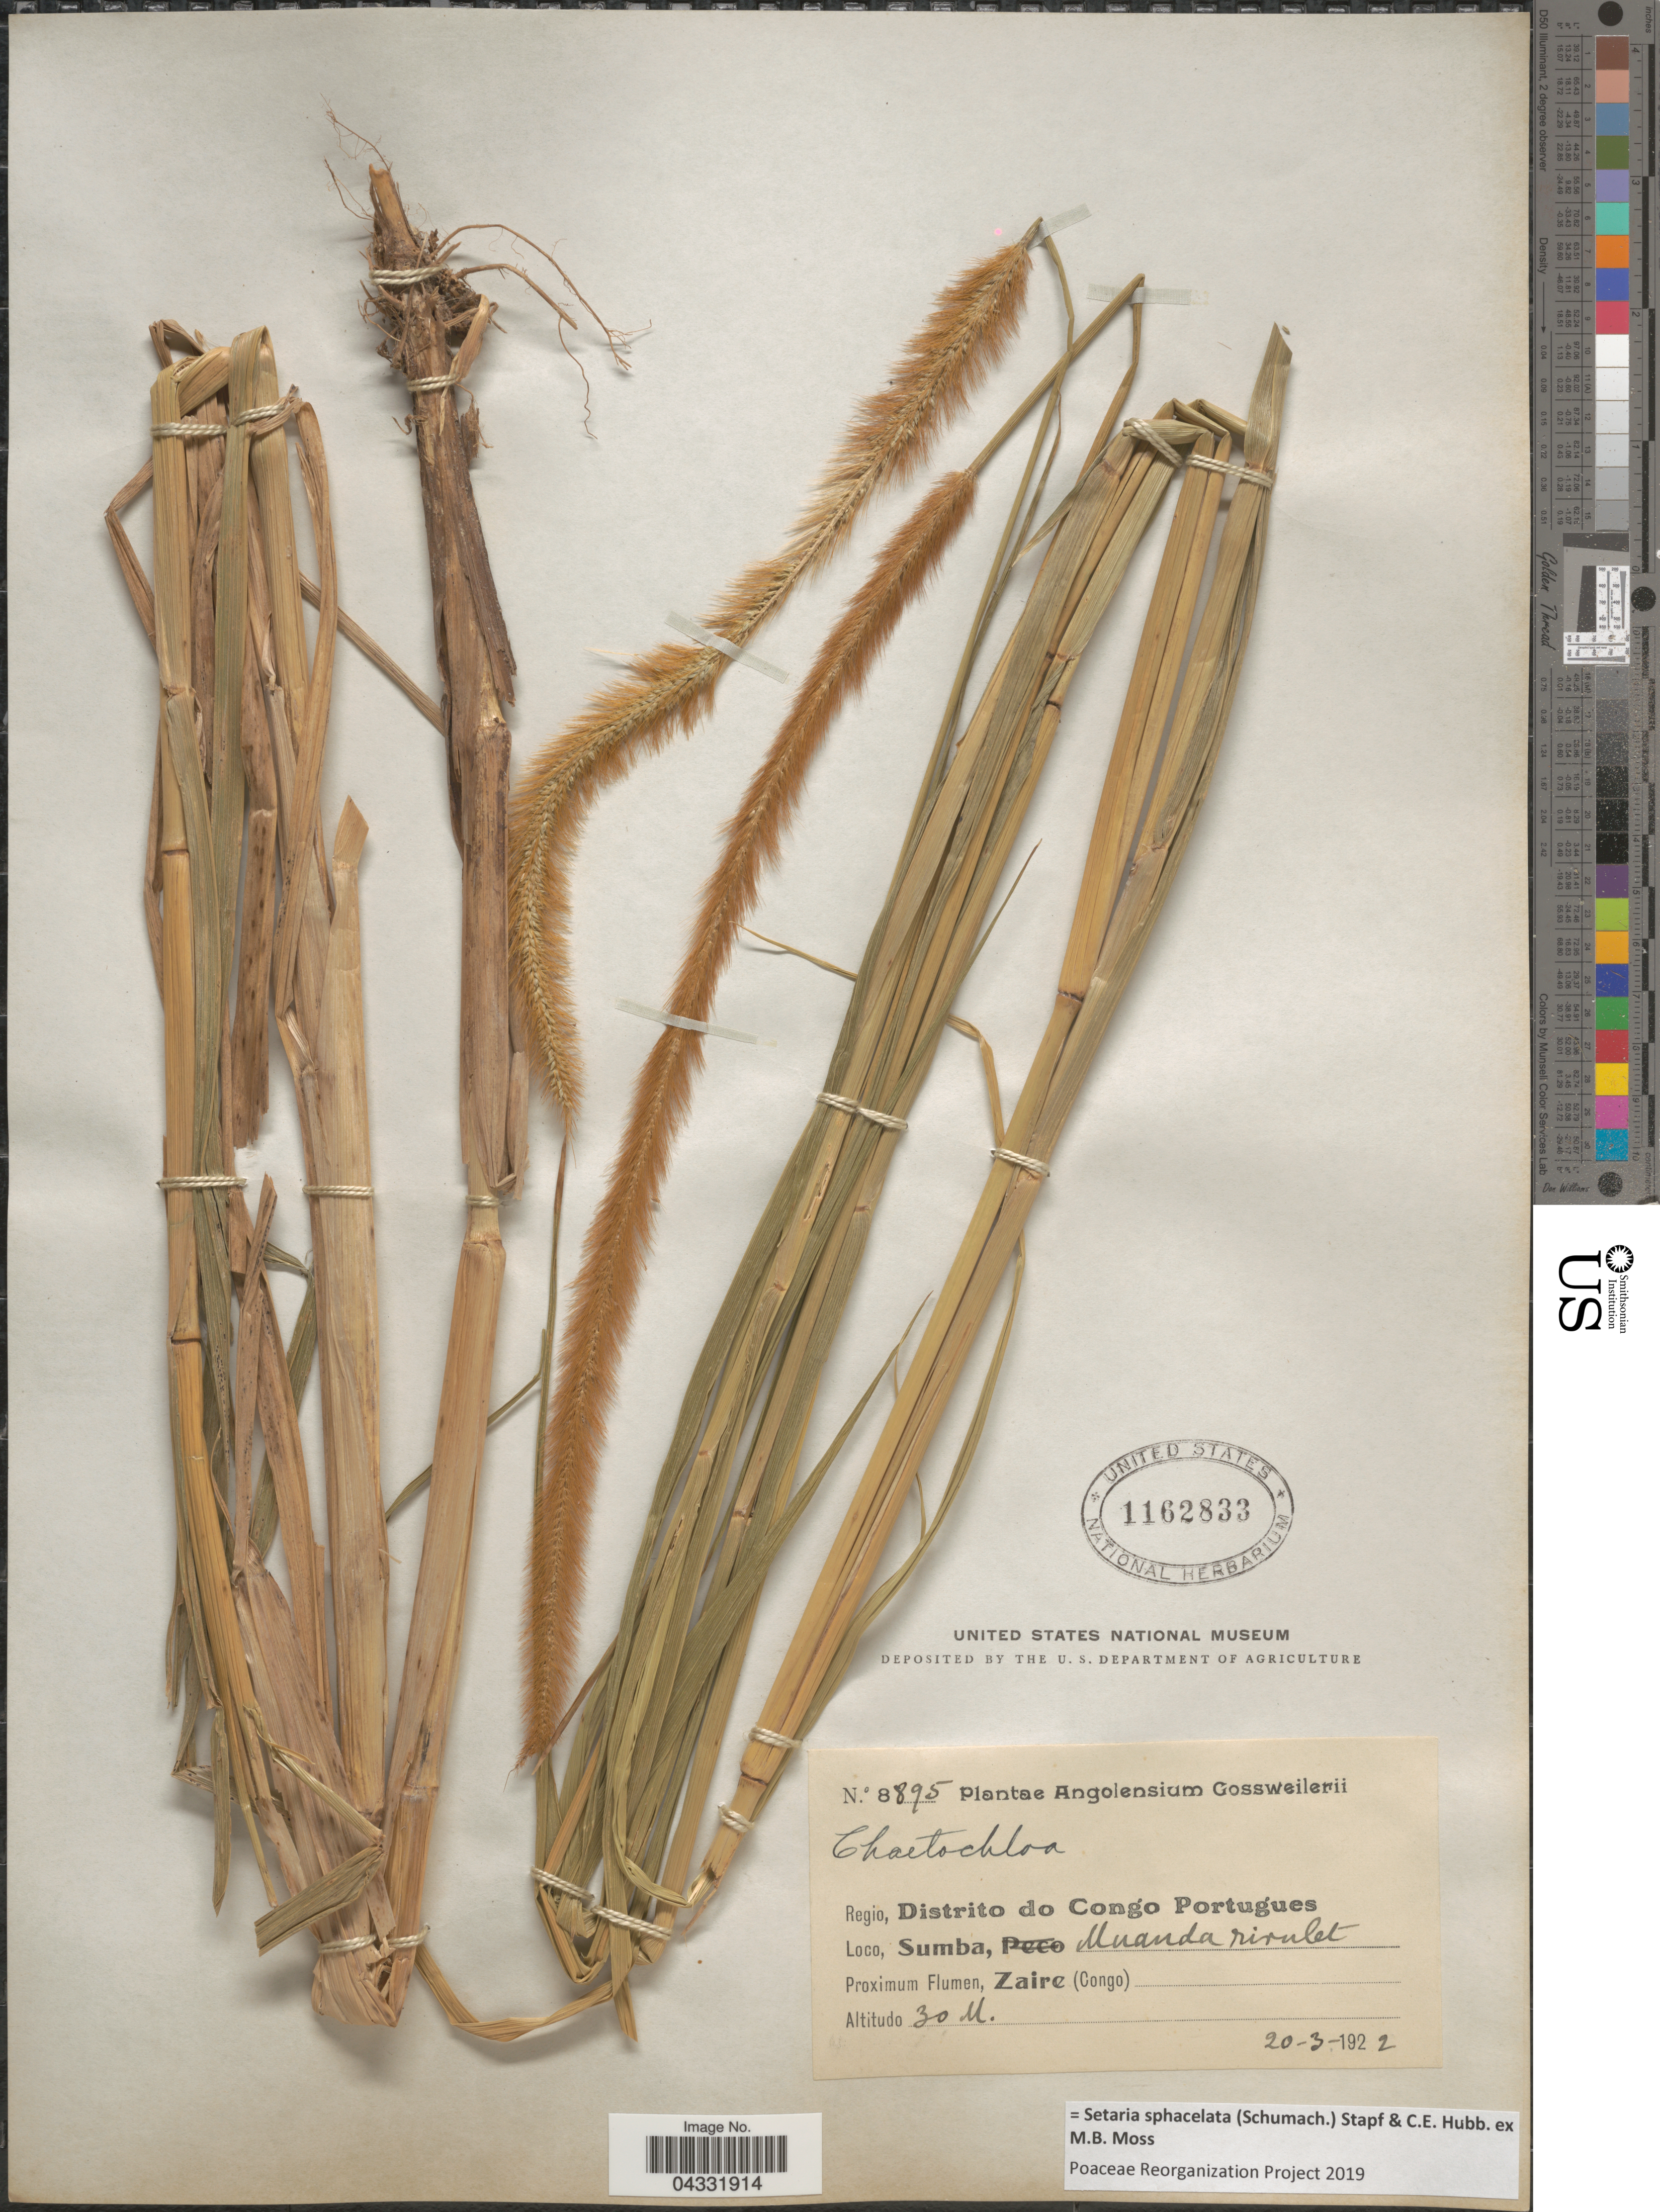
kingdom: Plantae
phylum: Tracheophyta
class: Liliopsida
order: Poales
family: Poaceae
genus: Setaria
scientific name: Setaria sphacelata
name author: (Schumach.) Stapf & Hubb. ex Moss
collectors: -. Gossweiler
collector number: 8895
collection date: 1922-03-20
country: Angola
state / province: Zaire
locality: Regio, Distrito do Congo Portugues. Sumba, Muanda rivulet. Proximum Flumen, Zaire (Congo).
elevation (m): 30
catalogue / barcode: US 1162833